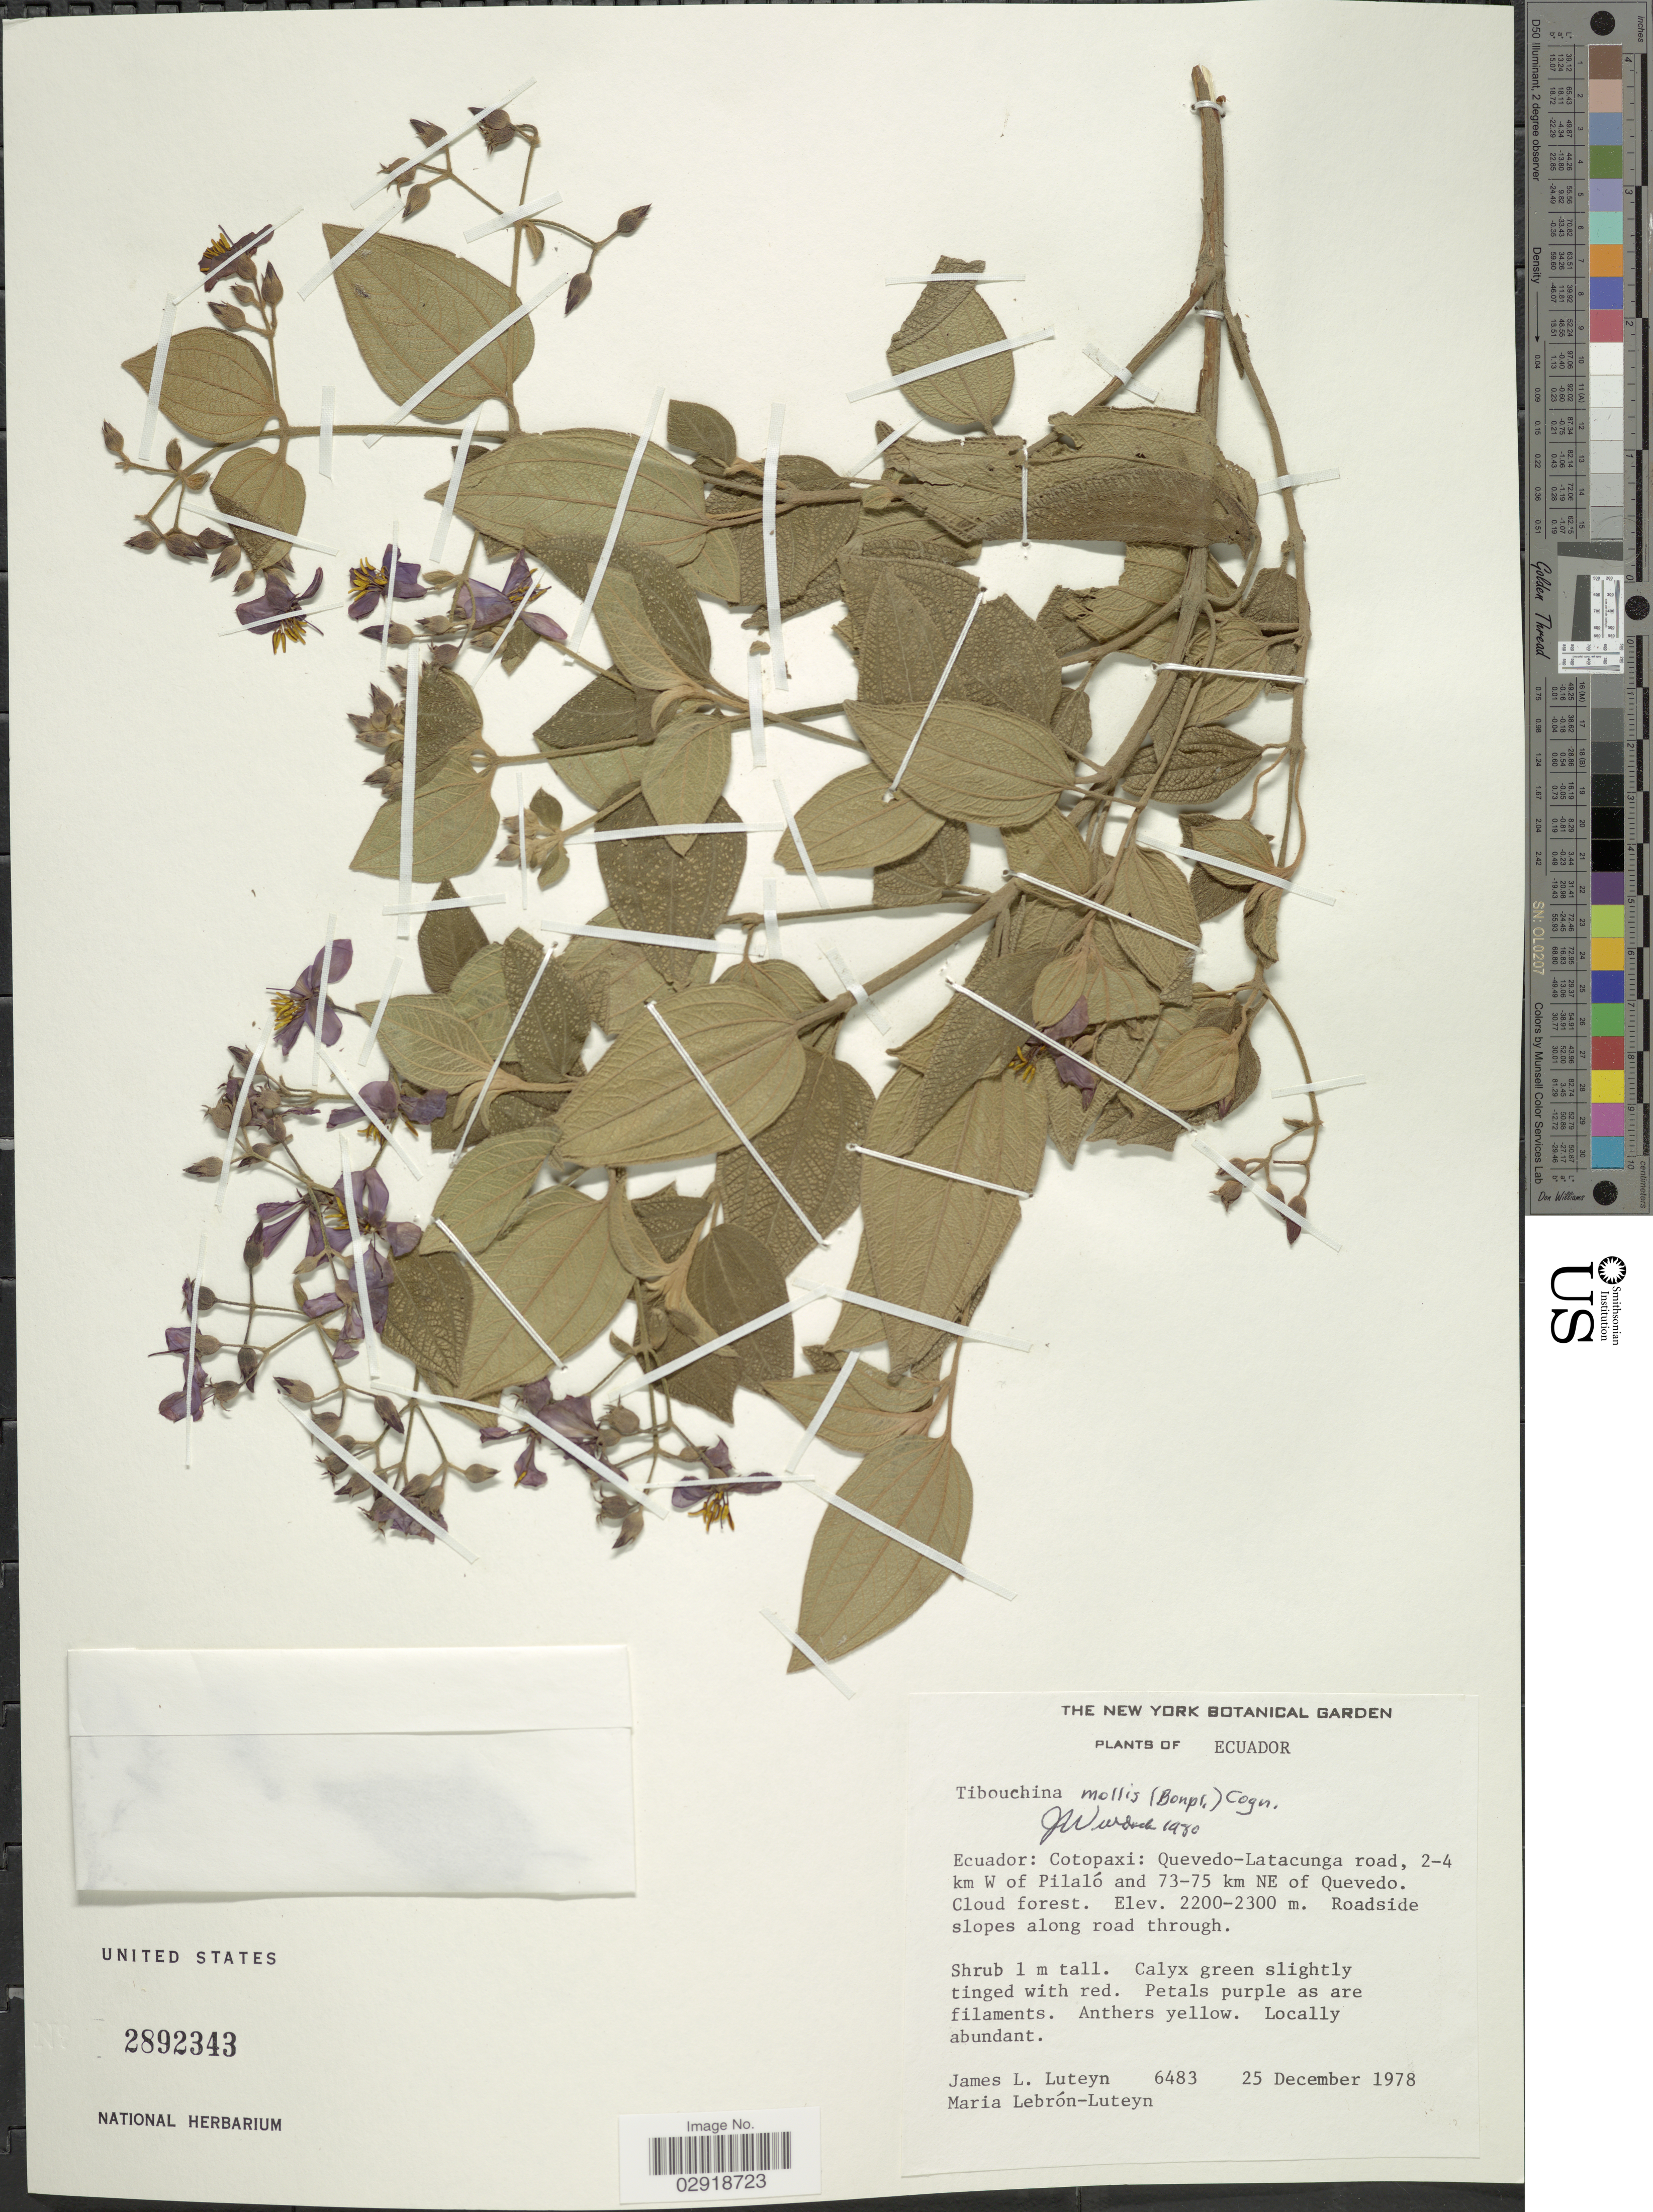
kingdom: Plantae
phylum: Tracheophyta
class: Magnoliopsida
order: Myrtales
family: Melastomataceae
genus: Chaetogastra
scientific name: Chaetogastra mollis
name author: (Bonpl.) DC.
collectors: J. Luteyn & M. L. Lebrón-Luteyn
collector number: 6483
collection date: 1978-12-25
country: Ecuador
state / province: Cotopaxi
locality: Quevedo-Latacunga road, 2-4 km W of Pilaló and 73-75 km NE of Quevedo.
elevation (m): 2200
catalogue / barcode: US 2892343